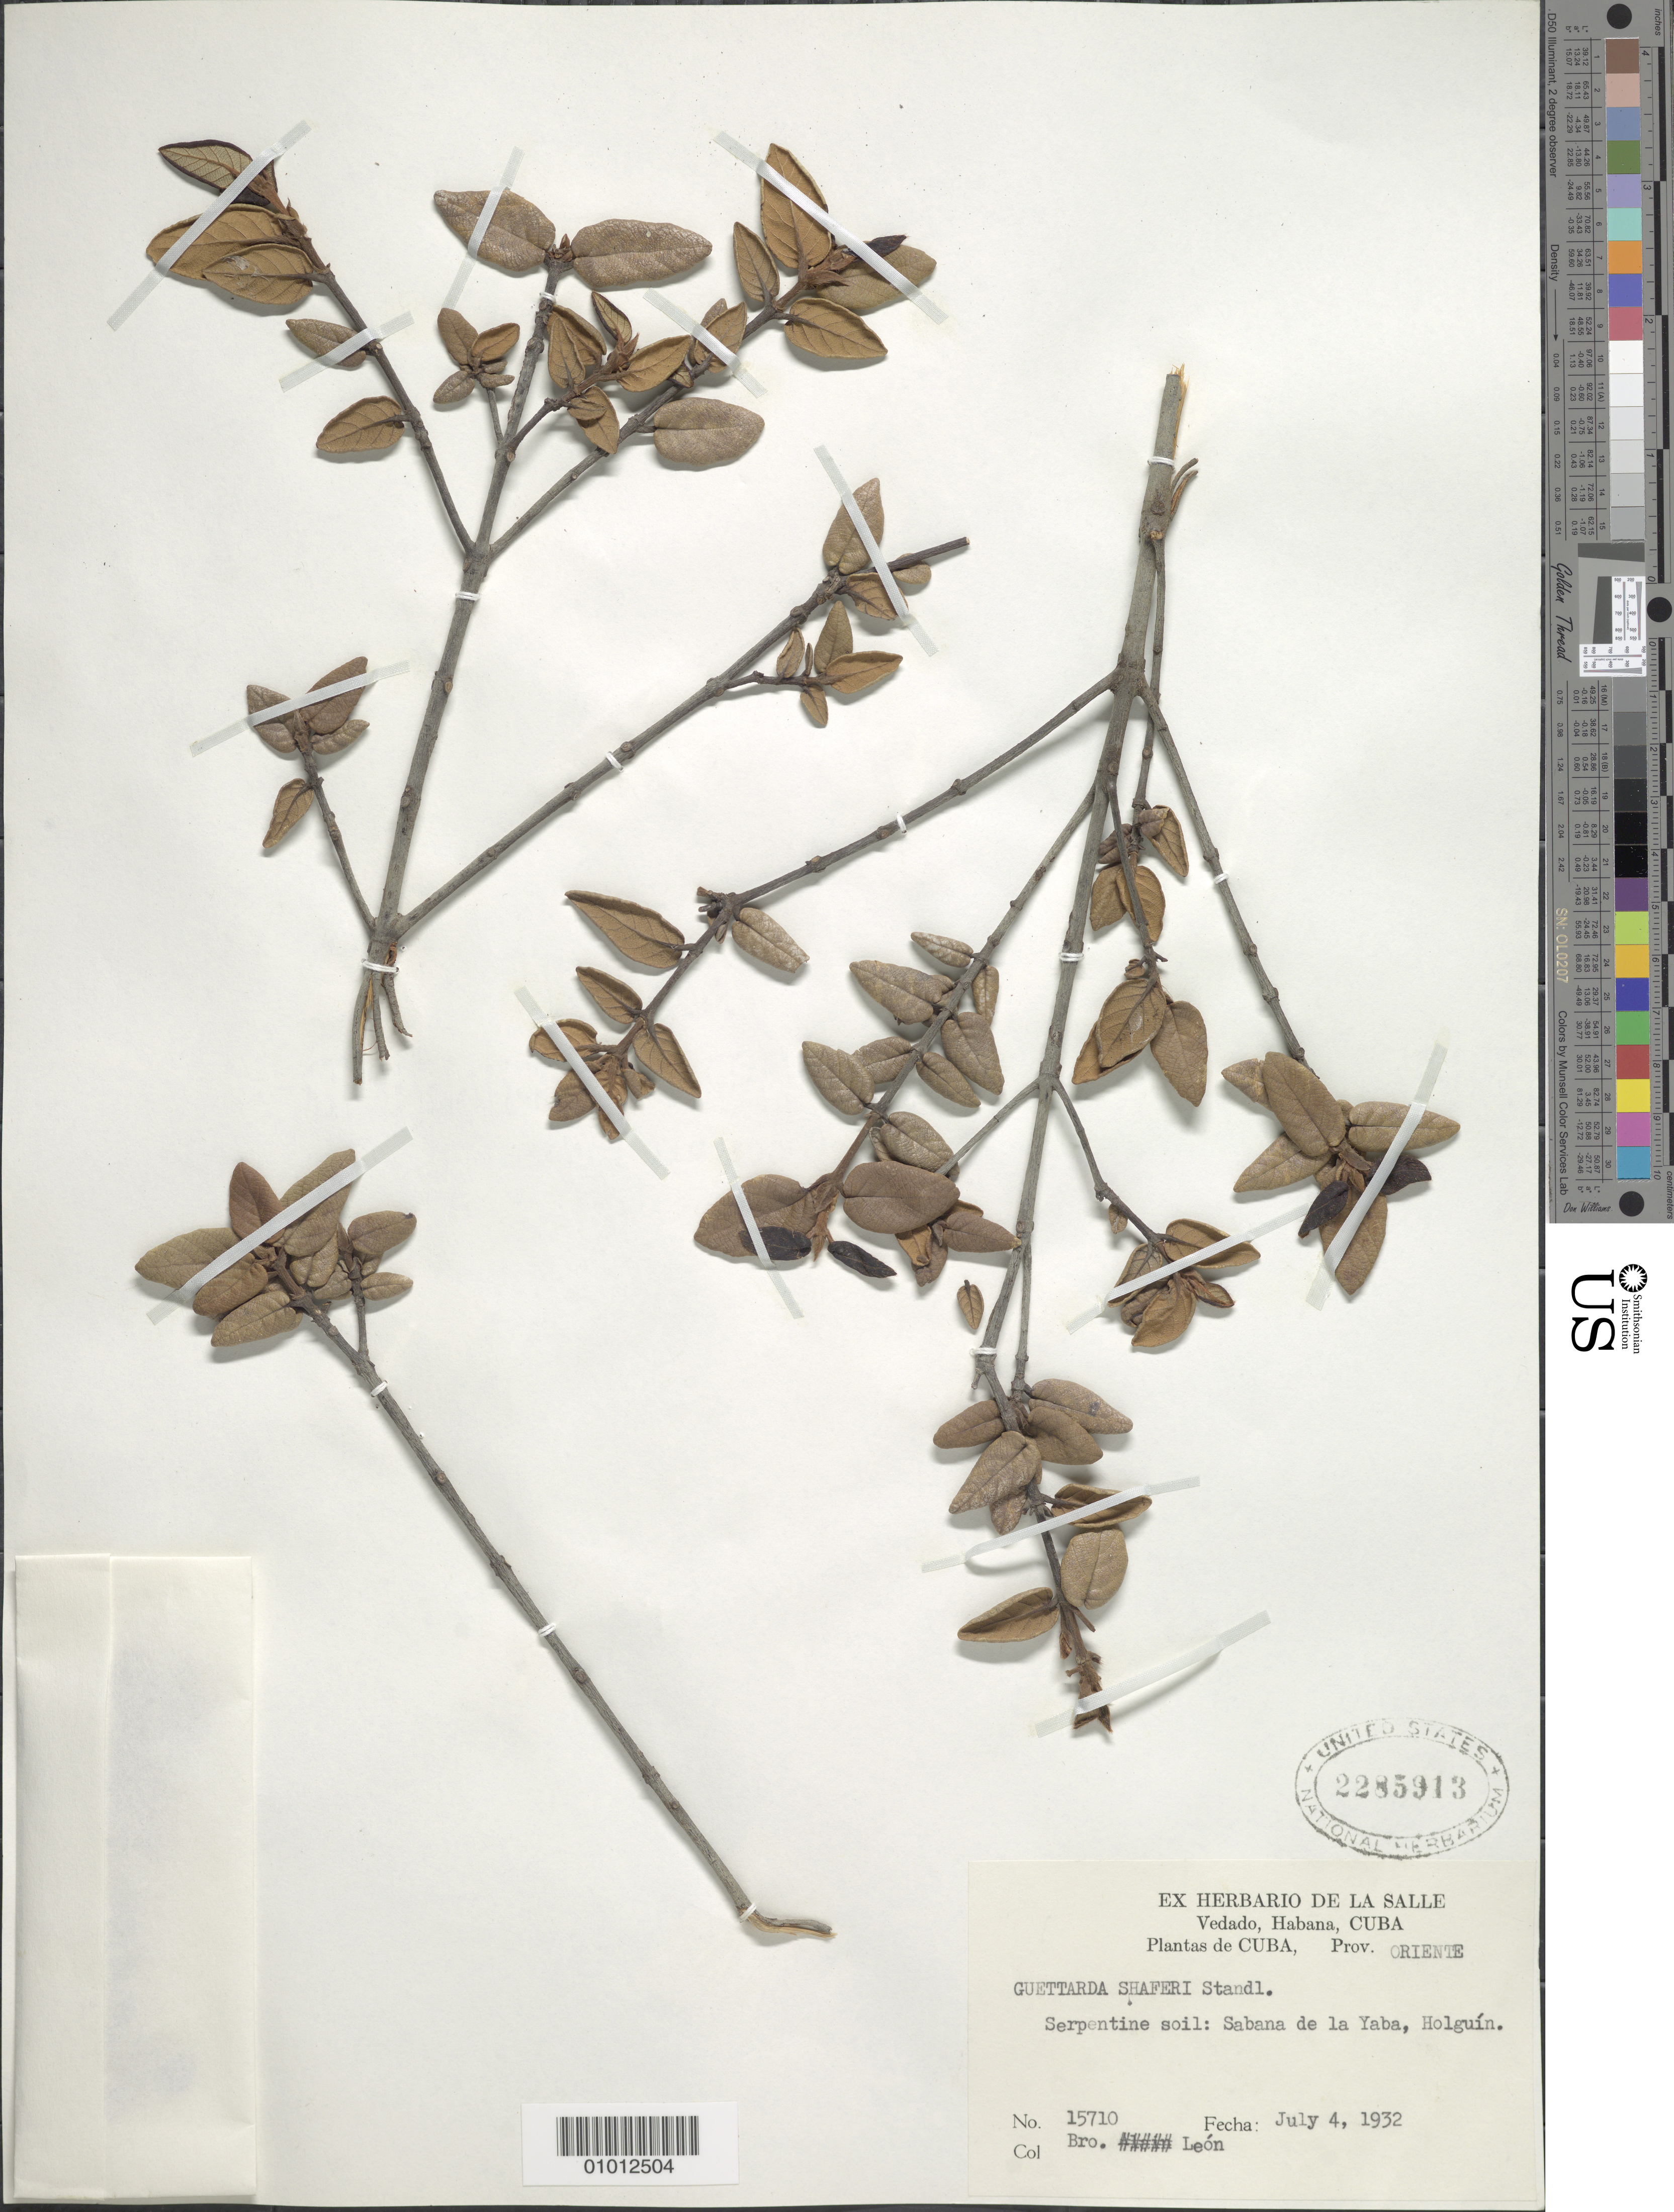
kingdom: Plantae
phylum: Tracheophyta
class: Magnoliopsida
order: Gentianales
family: Rubiaceae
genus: Guettarda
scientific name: Guettarda shaferi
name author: Standl.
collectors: Bro. León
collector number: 15710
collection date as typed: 04 Jul 1932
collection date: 1932-07-04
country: Cuba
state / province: Oriente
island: Cuba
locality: Sabana de la Yaba, Holguín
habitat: Serpentine soil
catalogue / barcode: US 2285913